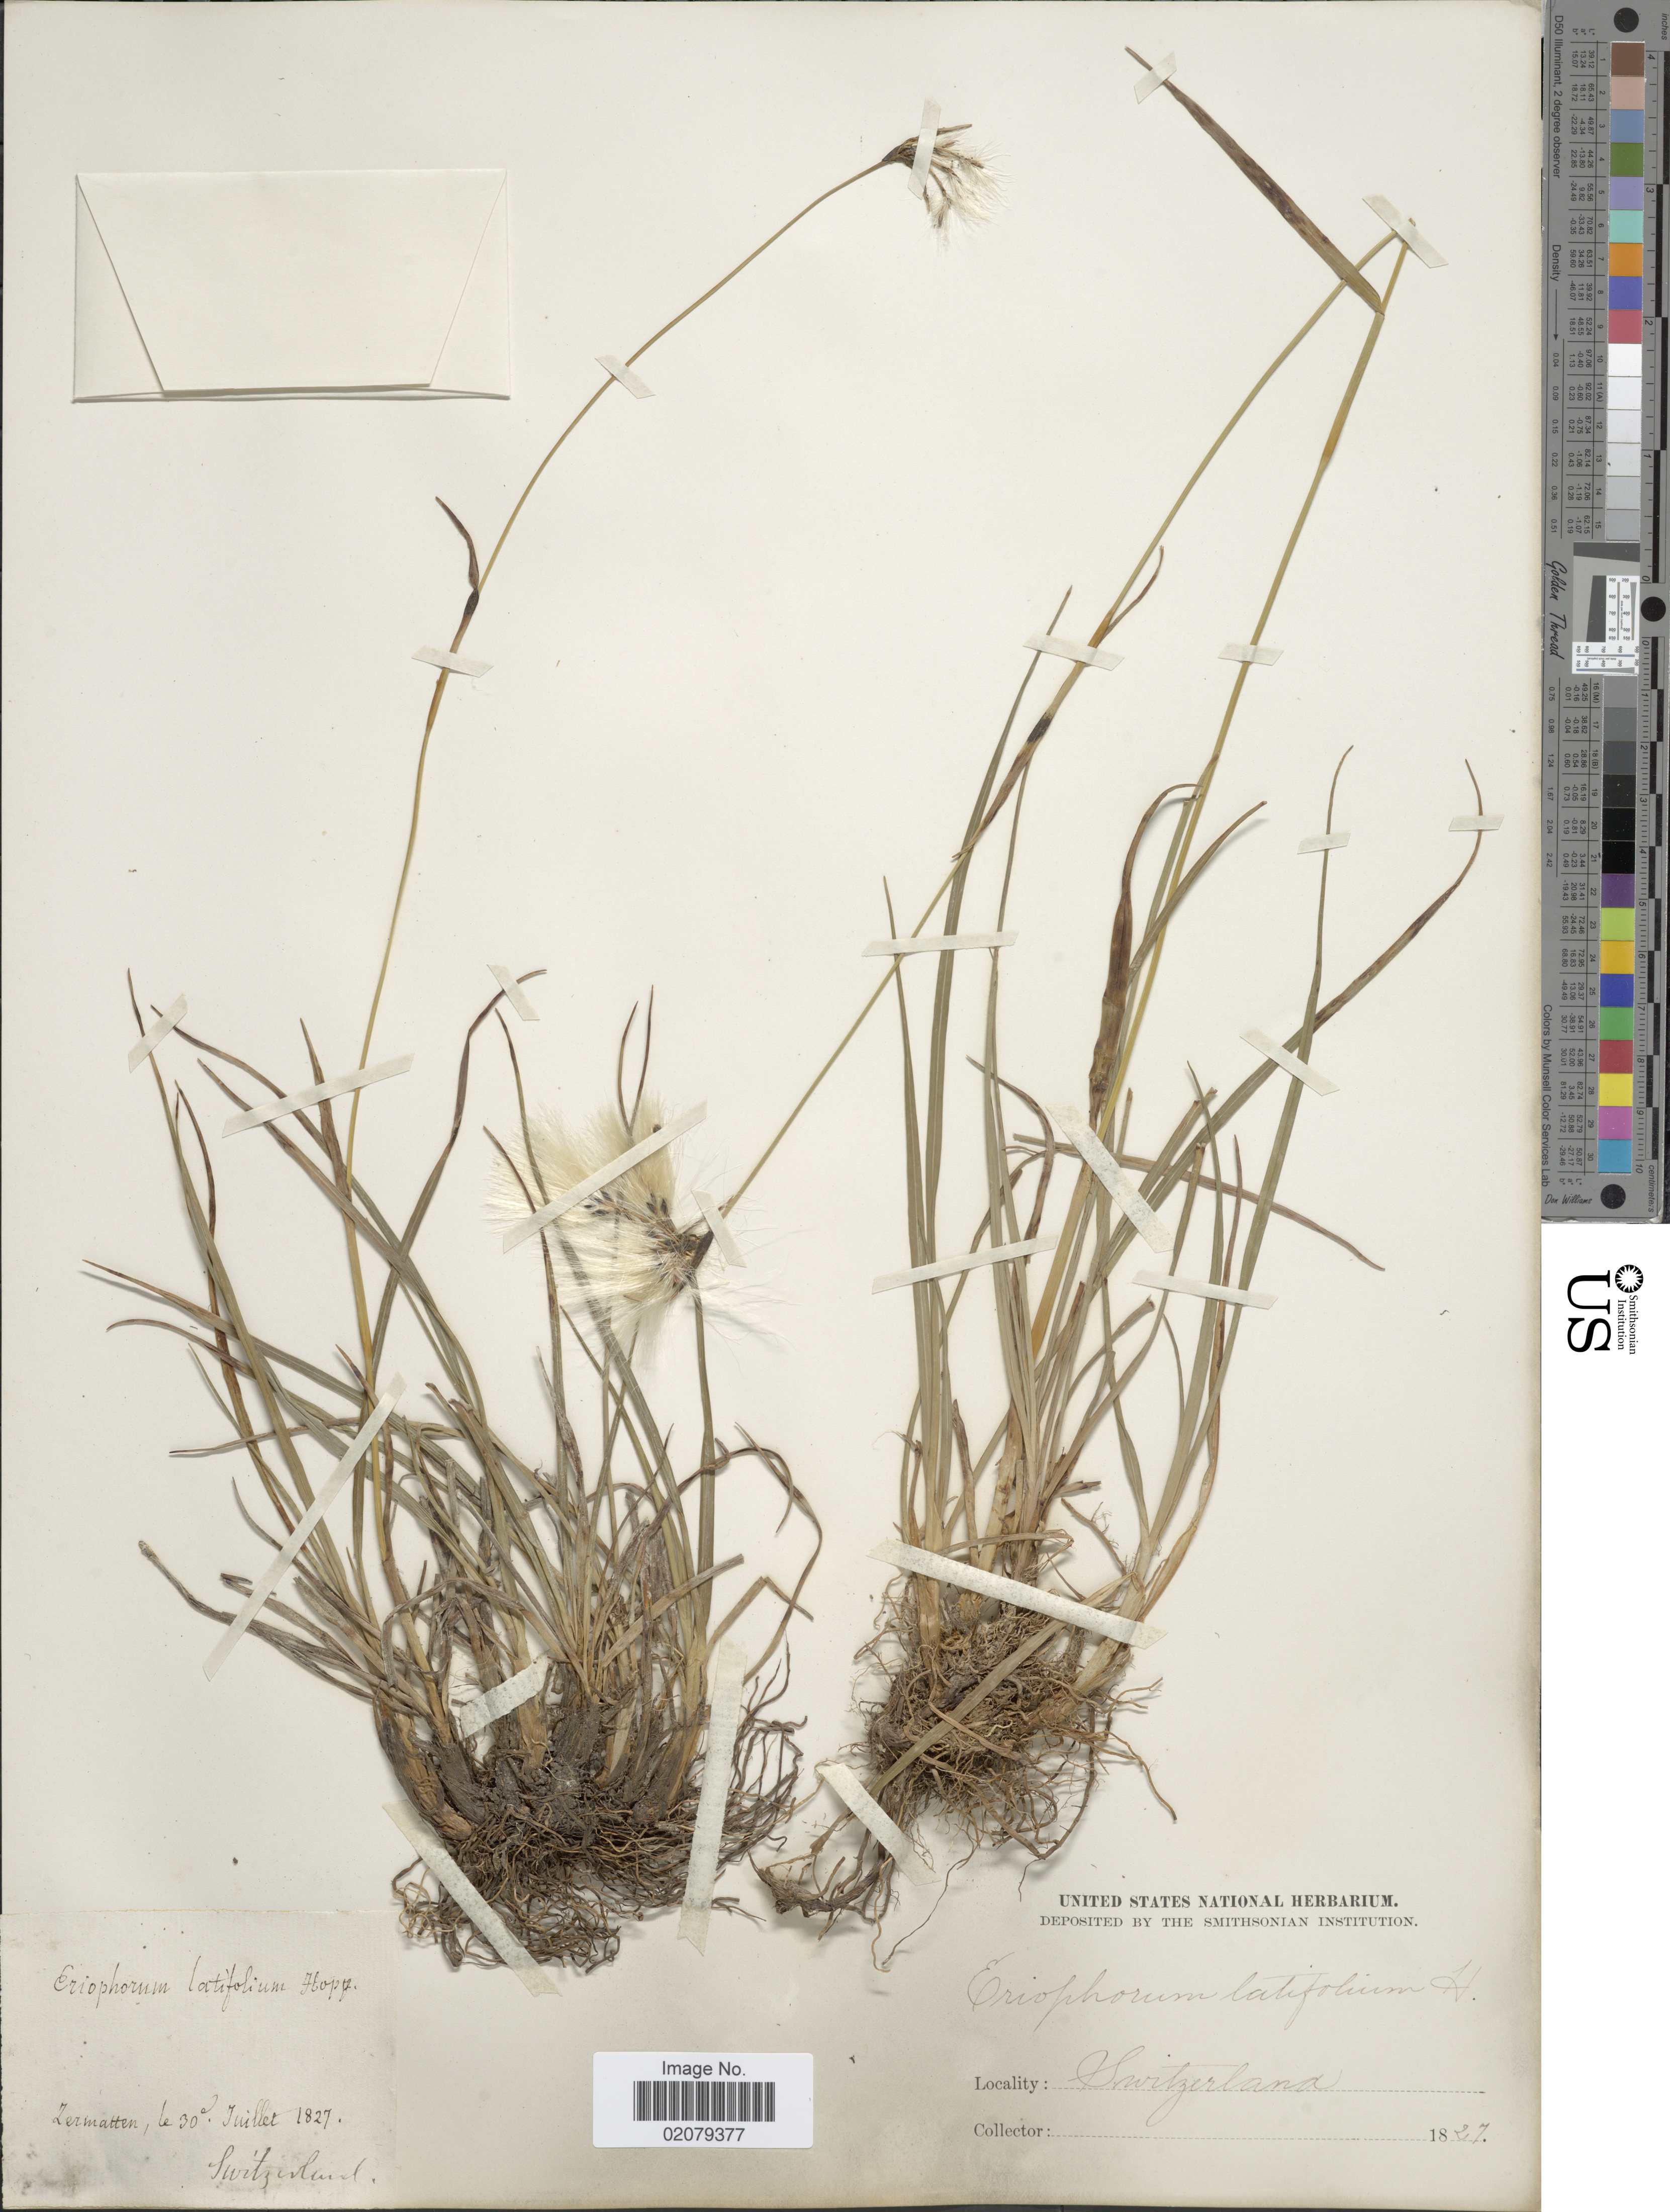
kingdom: Plantae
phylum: Tracheophyta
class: Liliopsida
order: Poales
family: Cyperaceae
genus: Eriophorum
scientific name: Eriophorum latifolium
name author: Hoppe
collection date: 1827-07-30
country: Switzerland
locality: Zermatten